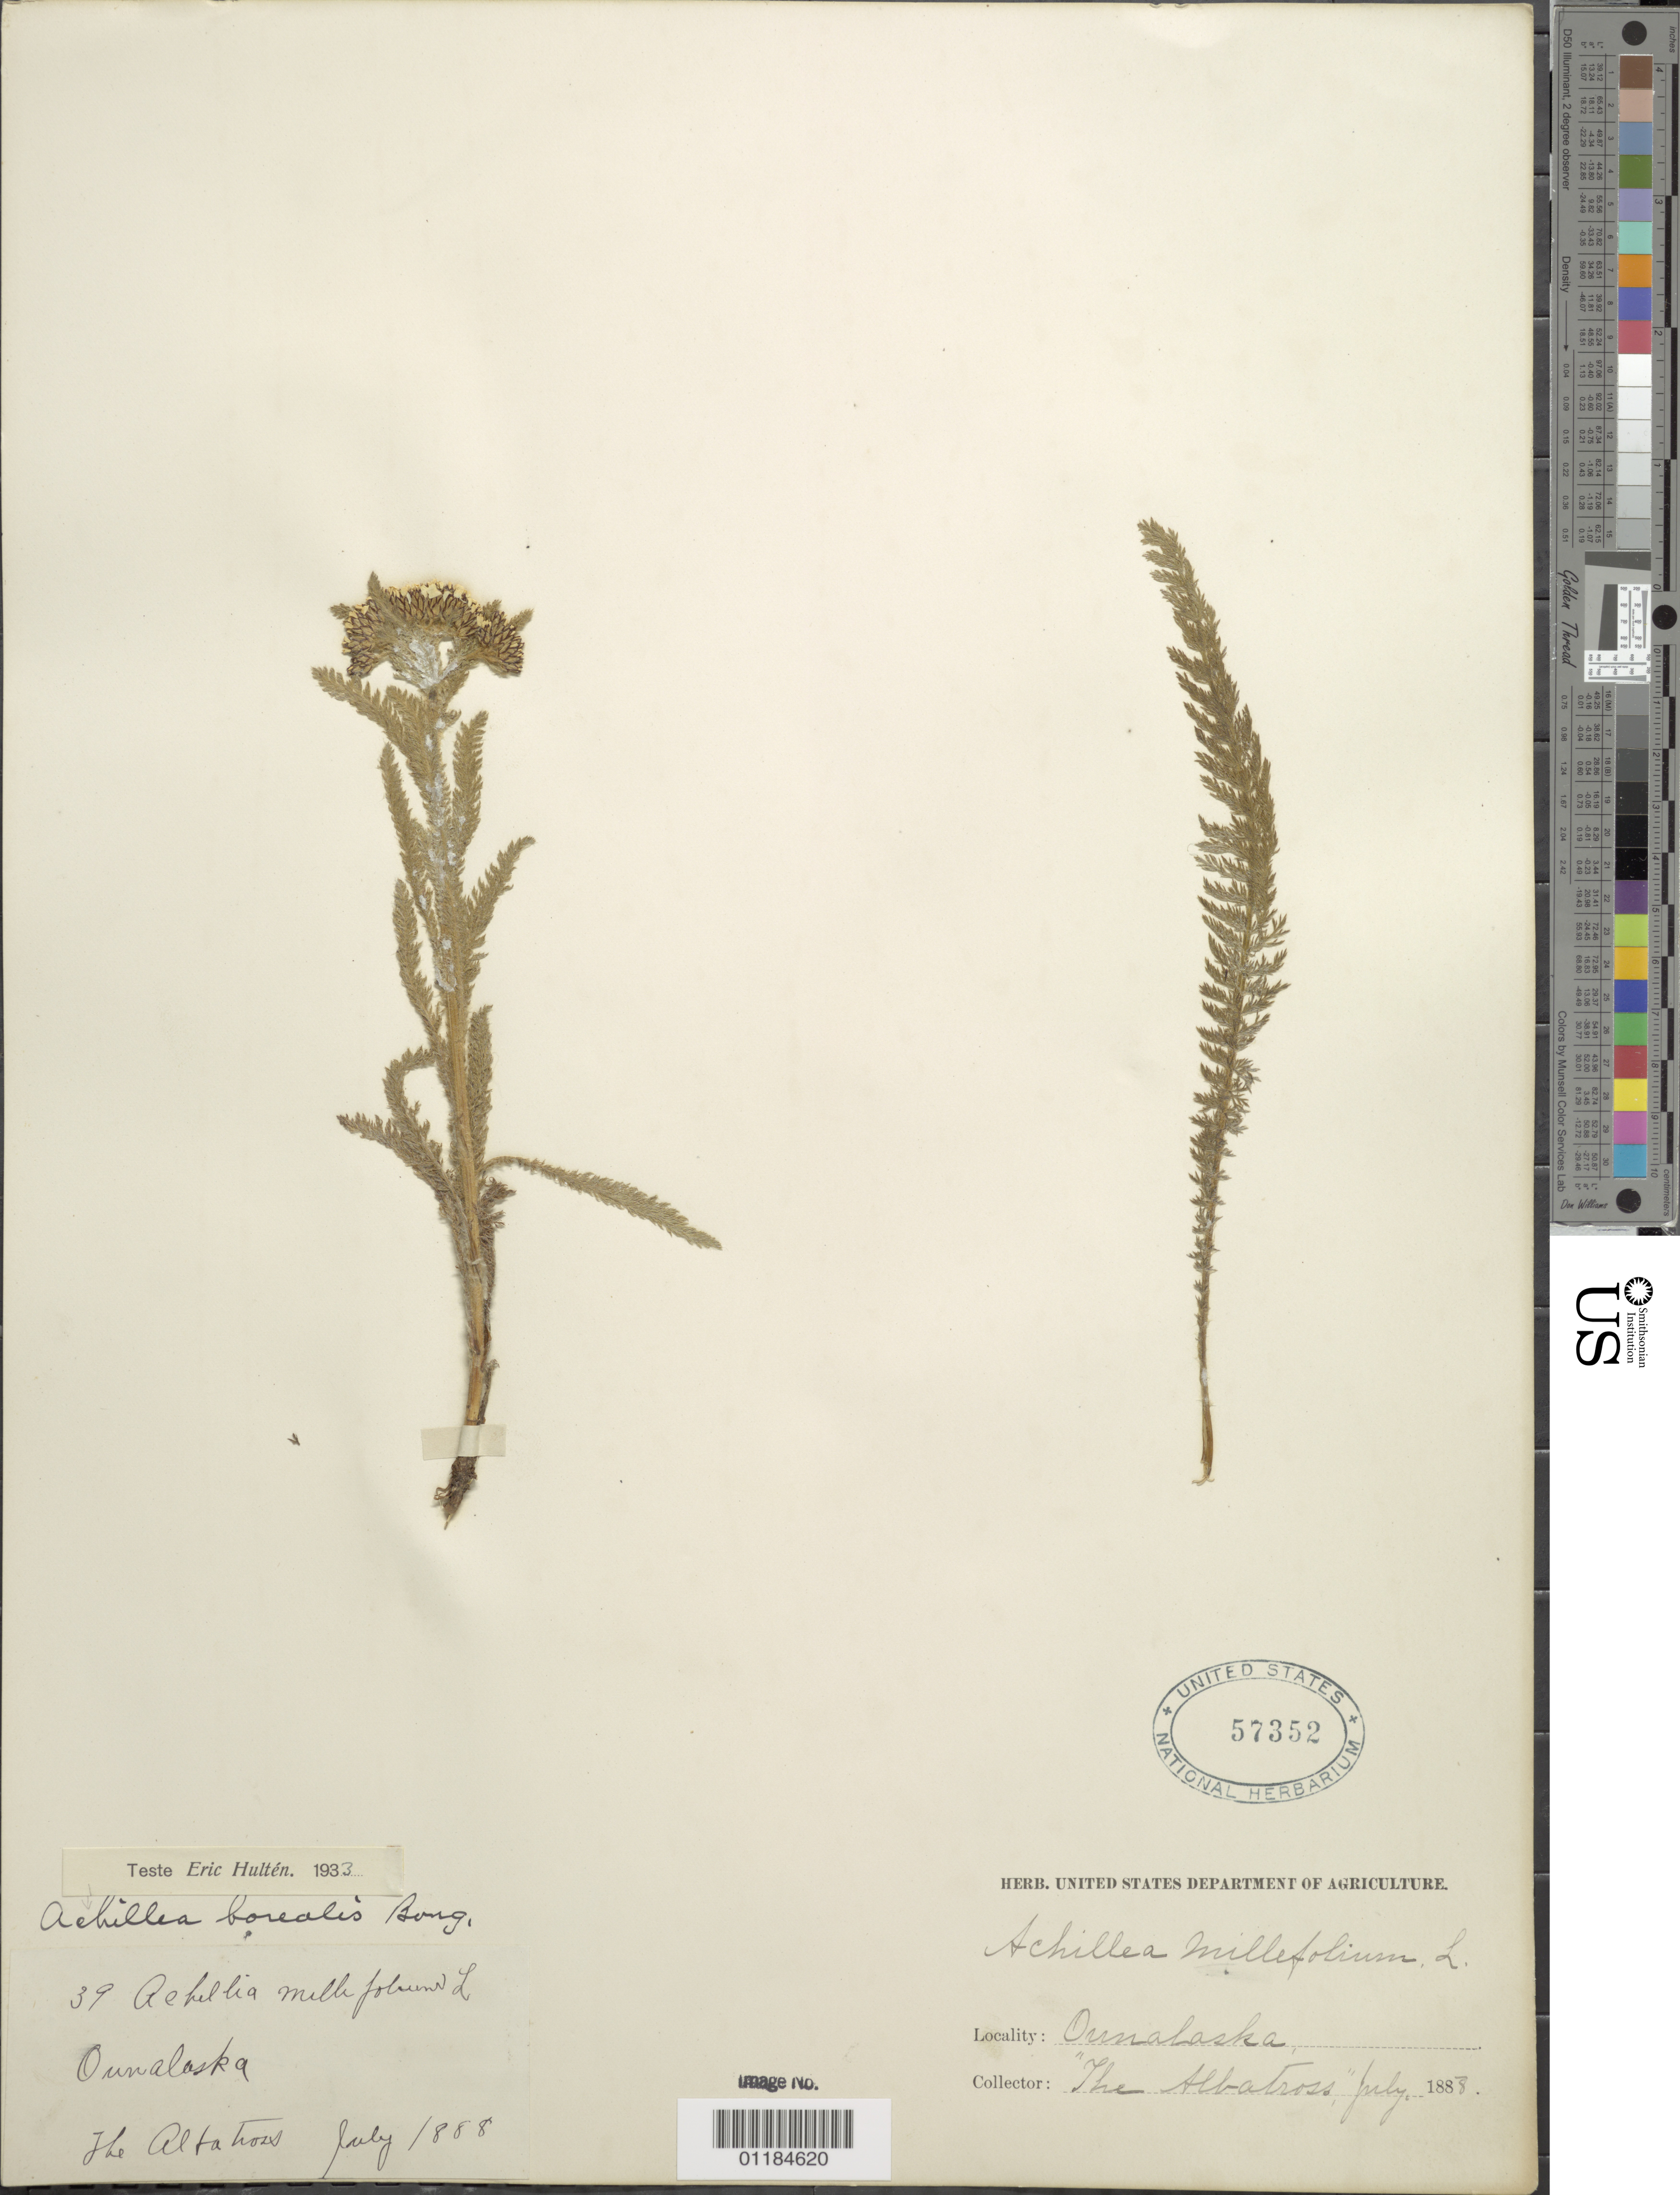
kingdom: Plantae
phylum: Tracheophyta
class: Magnoliopsida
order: Asterales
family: Asteraceae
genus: Achillea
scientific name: Achillea borealis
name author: Bong.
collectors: "The Albatross"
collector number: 39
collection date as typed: --Jul 1888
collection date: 1888-07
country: United States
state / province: Alaska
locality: Unalaska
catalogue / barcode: US 57352